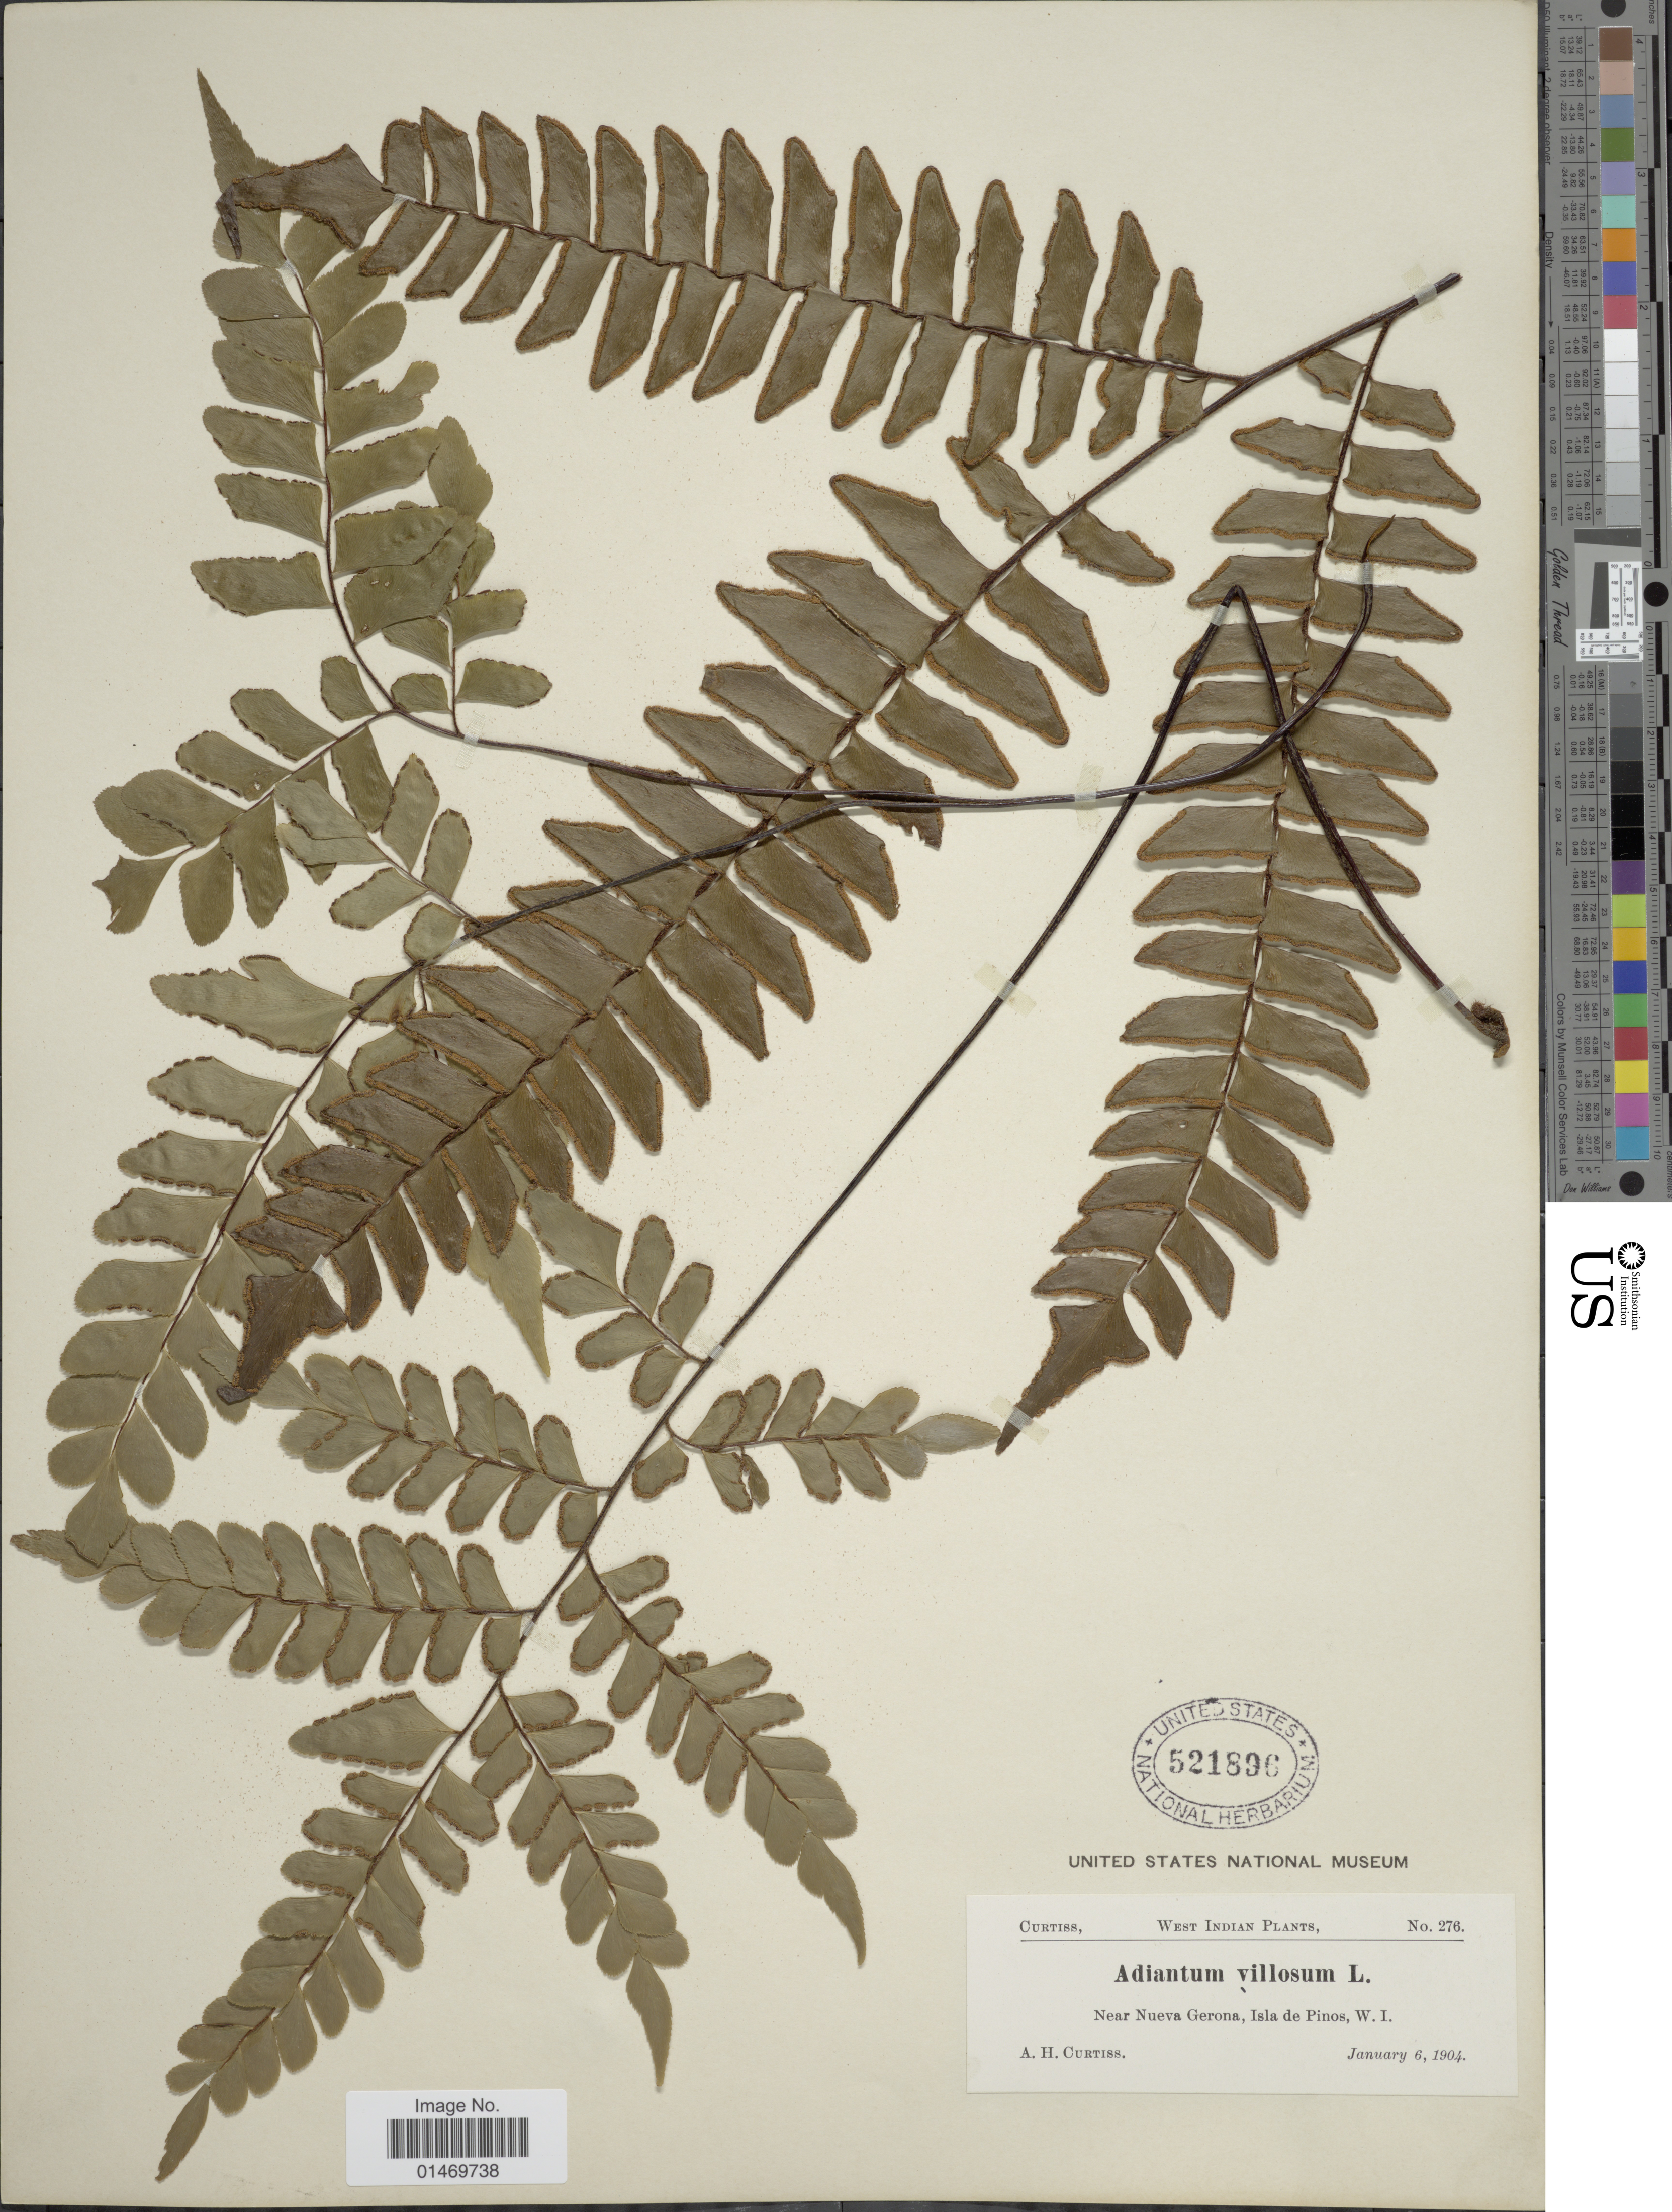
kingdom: Plantae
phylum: Tracheophyta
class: Polypodiopsida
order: Polypodiales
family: Pteridaceae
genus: Adiantum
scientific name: Adiantum villosum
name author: L.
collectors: A. H. Curtiss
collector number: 276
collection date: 1904-01-06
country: Cuba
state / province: Isla de la Juventud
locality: Cuba, West Indian, near Nueva Gerona, Isla de Pinos, W. I.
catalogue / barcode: US 521896